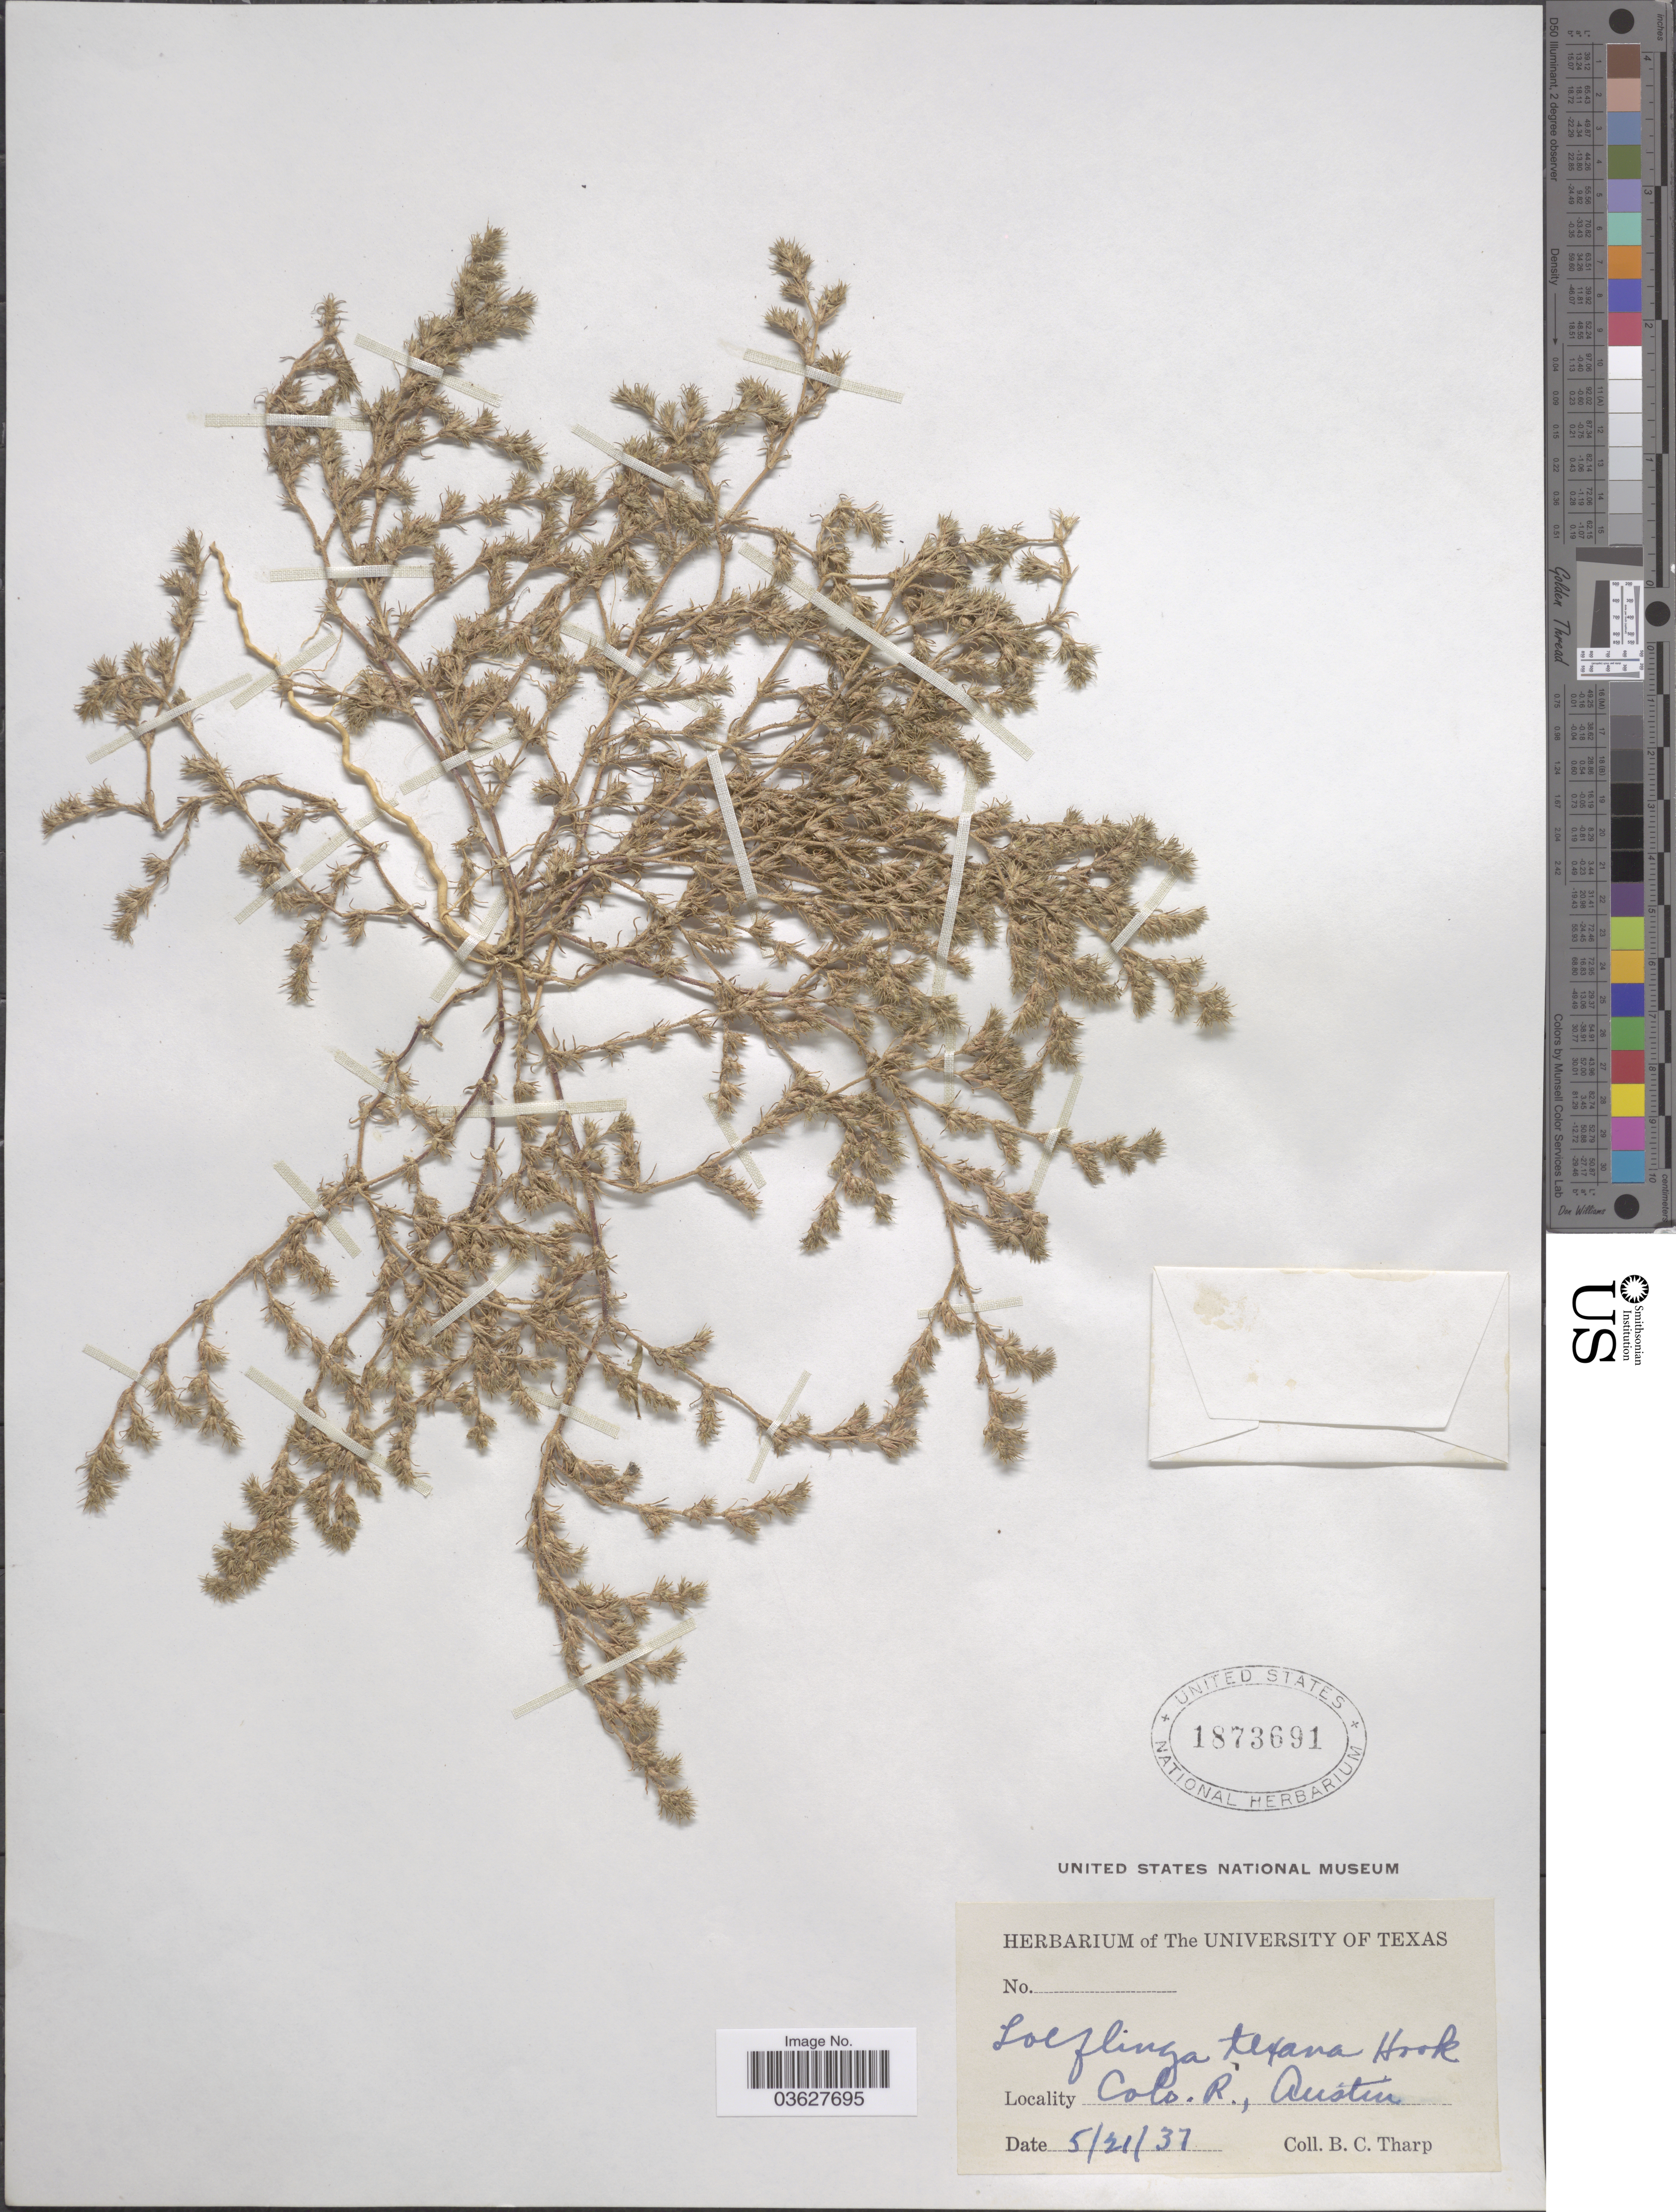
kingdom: Plantae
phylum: Tracheophyta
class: Magnoliopsida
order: Caryophyllales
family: Caryophyllaceae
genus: Loeflingia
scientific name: Loeflingia texana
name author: Hook.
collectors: B. C. Tharp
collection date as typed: Transcribed d/m/y: 21/5/37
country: United States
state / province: Colorado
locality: Colo. R., Austin.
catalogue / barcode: US 1873691